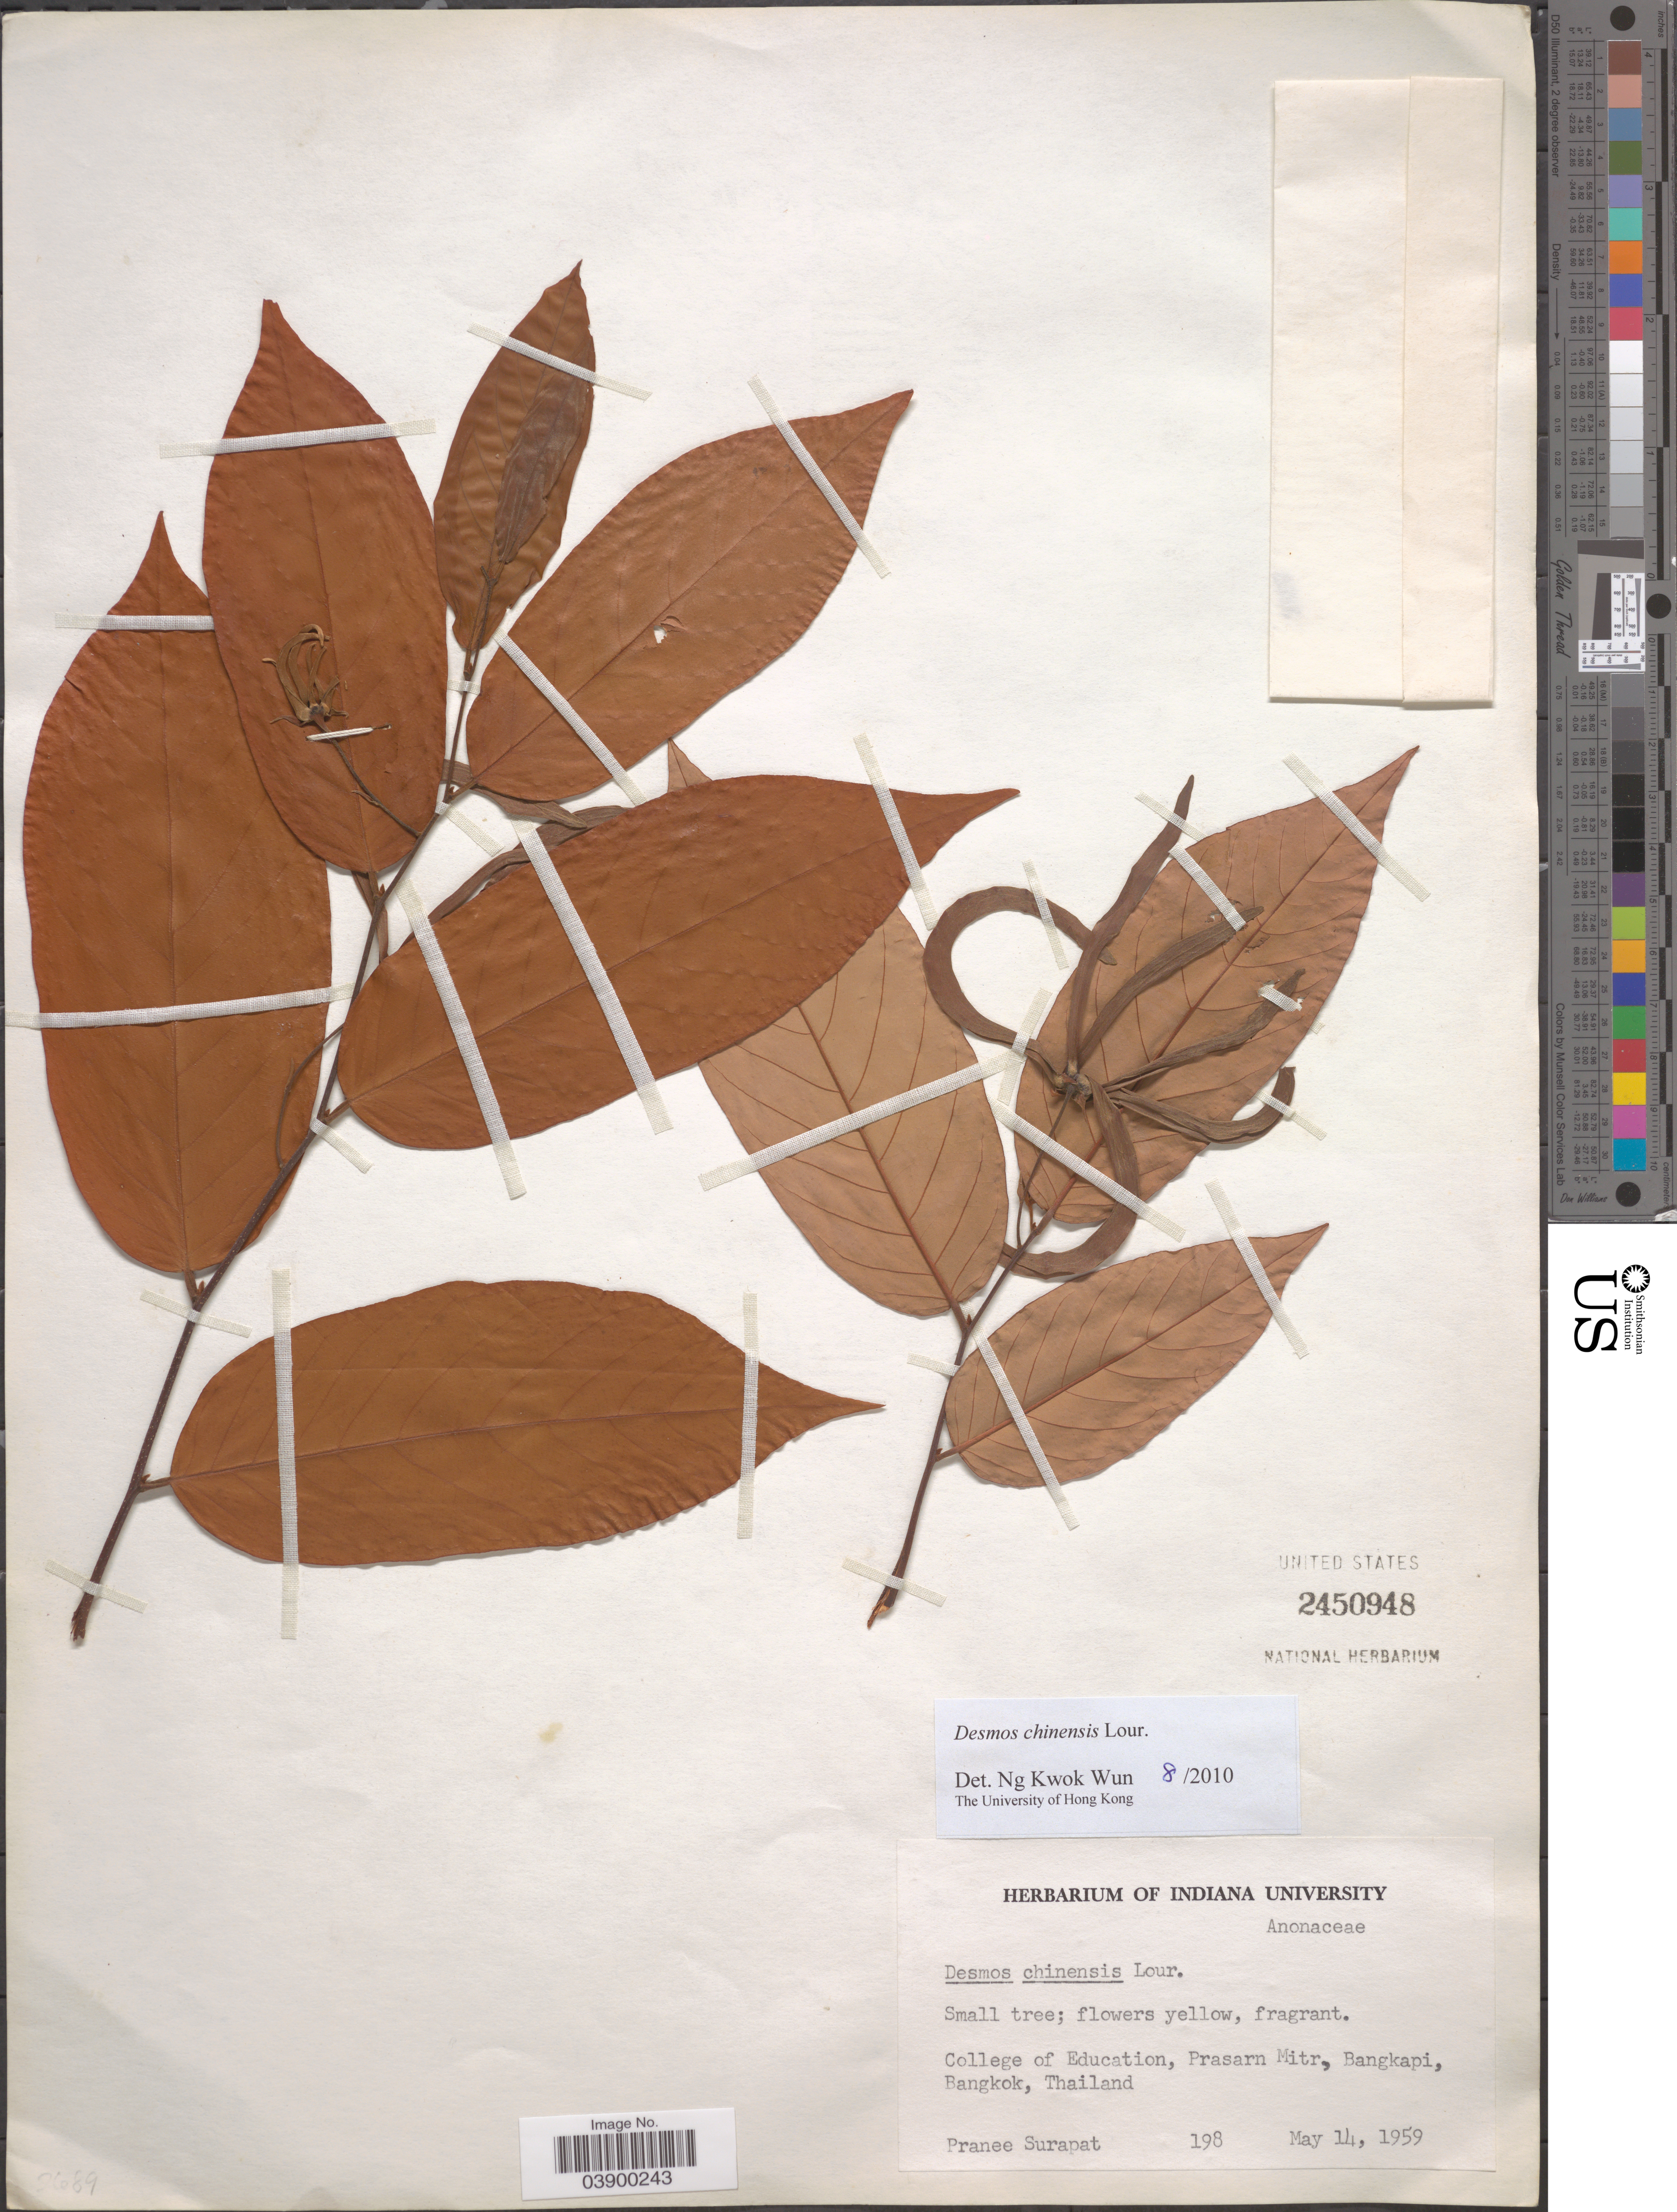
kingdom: Plantae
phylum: Tracheophyta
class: Magnoliopsida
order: Magnoliales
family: Annonaceae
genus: Desmos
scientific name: Desmos chinensis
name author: Lour.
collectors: P. Surapat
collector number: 198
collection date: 1959-05-14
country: Thailand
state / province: Bangkok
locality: College of Education, Prasarn Mitr, Bangkapi.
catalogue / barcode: US 2450948